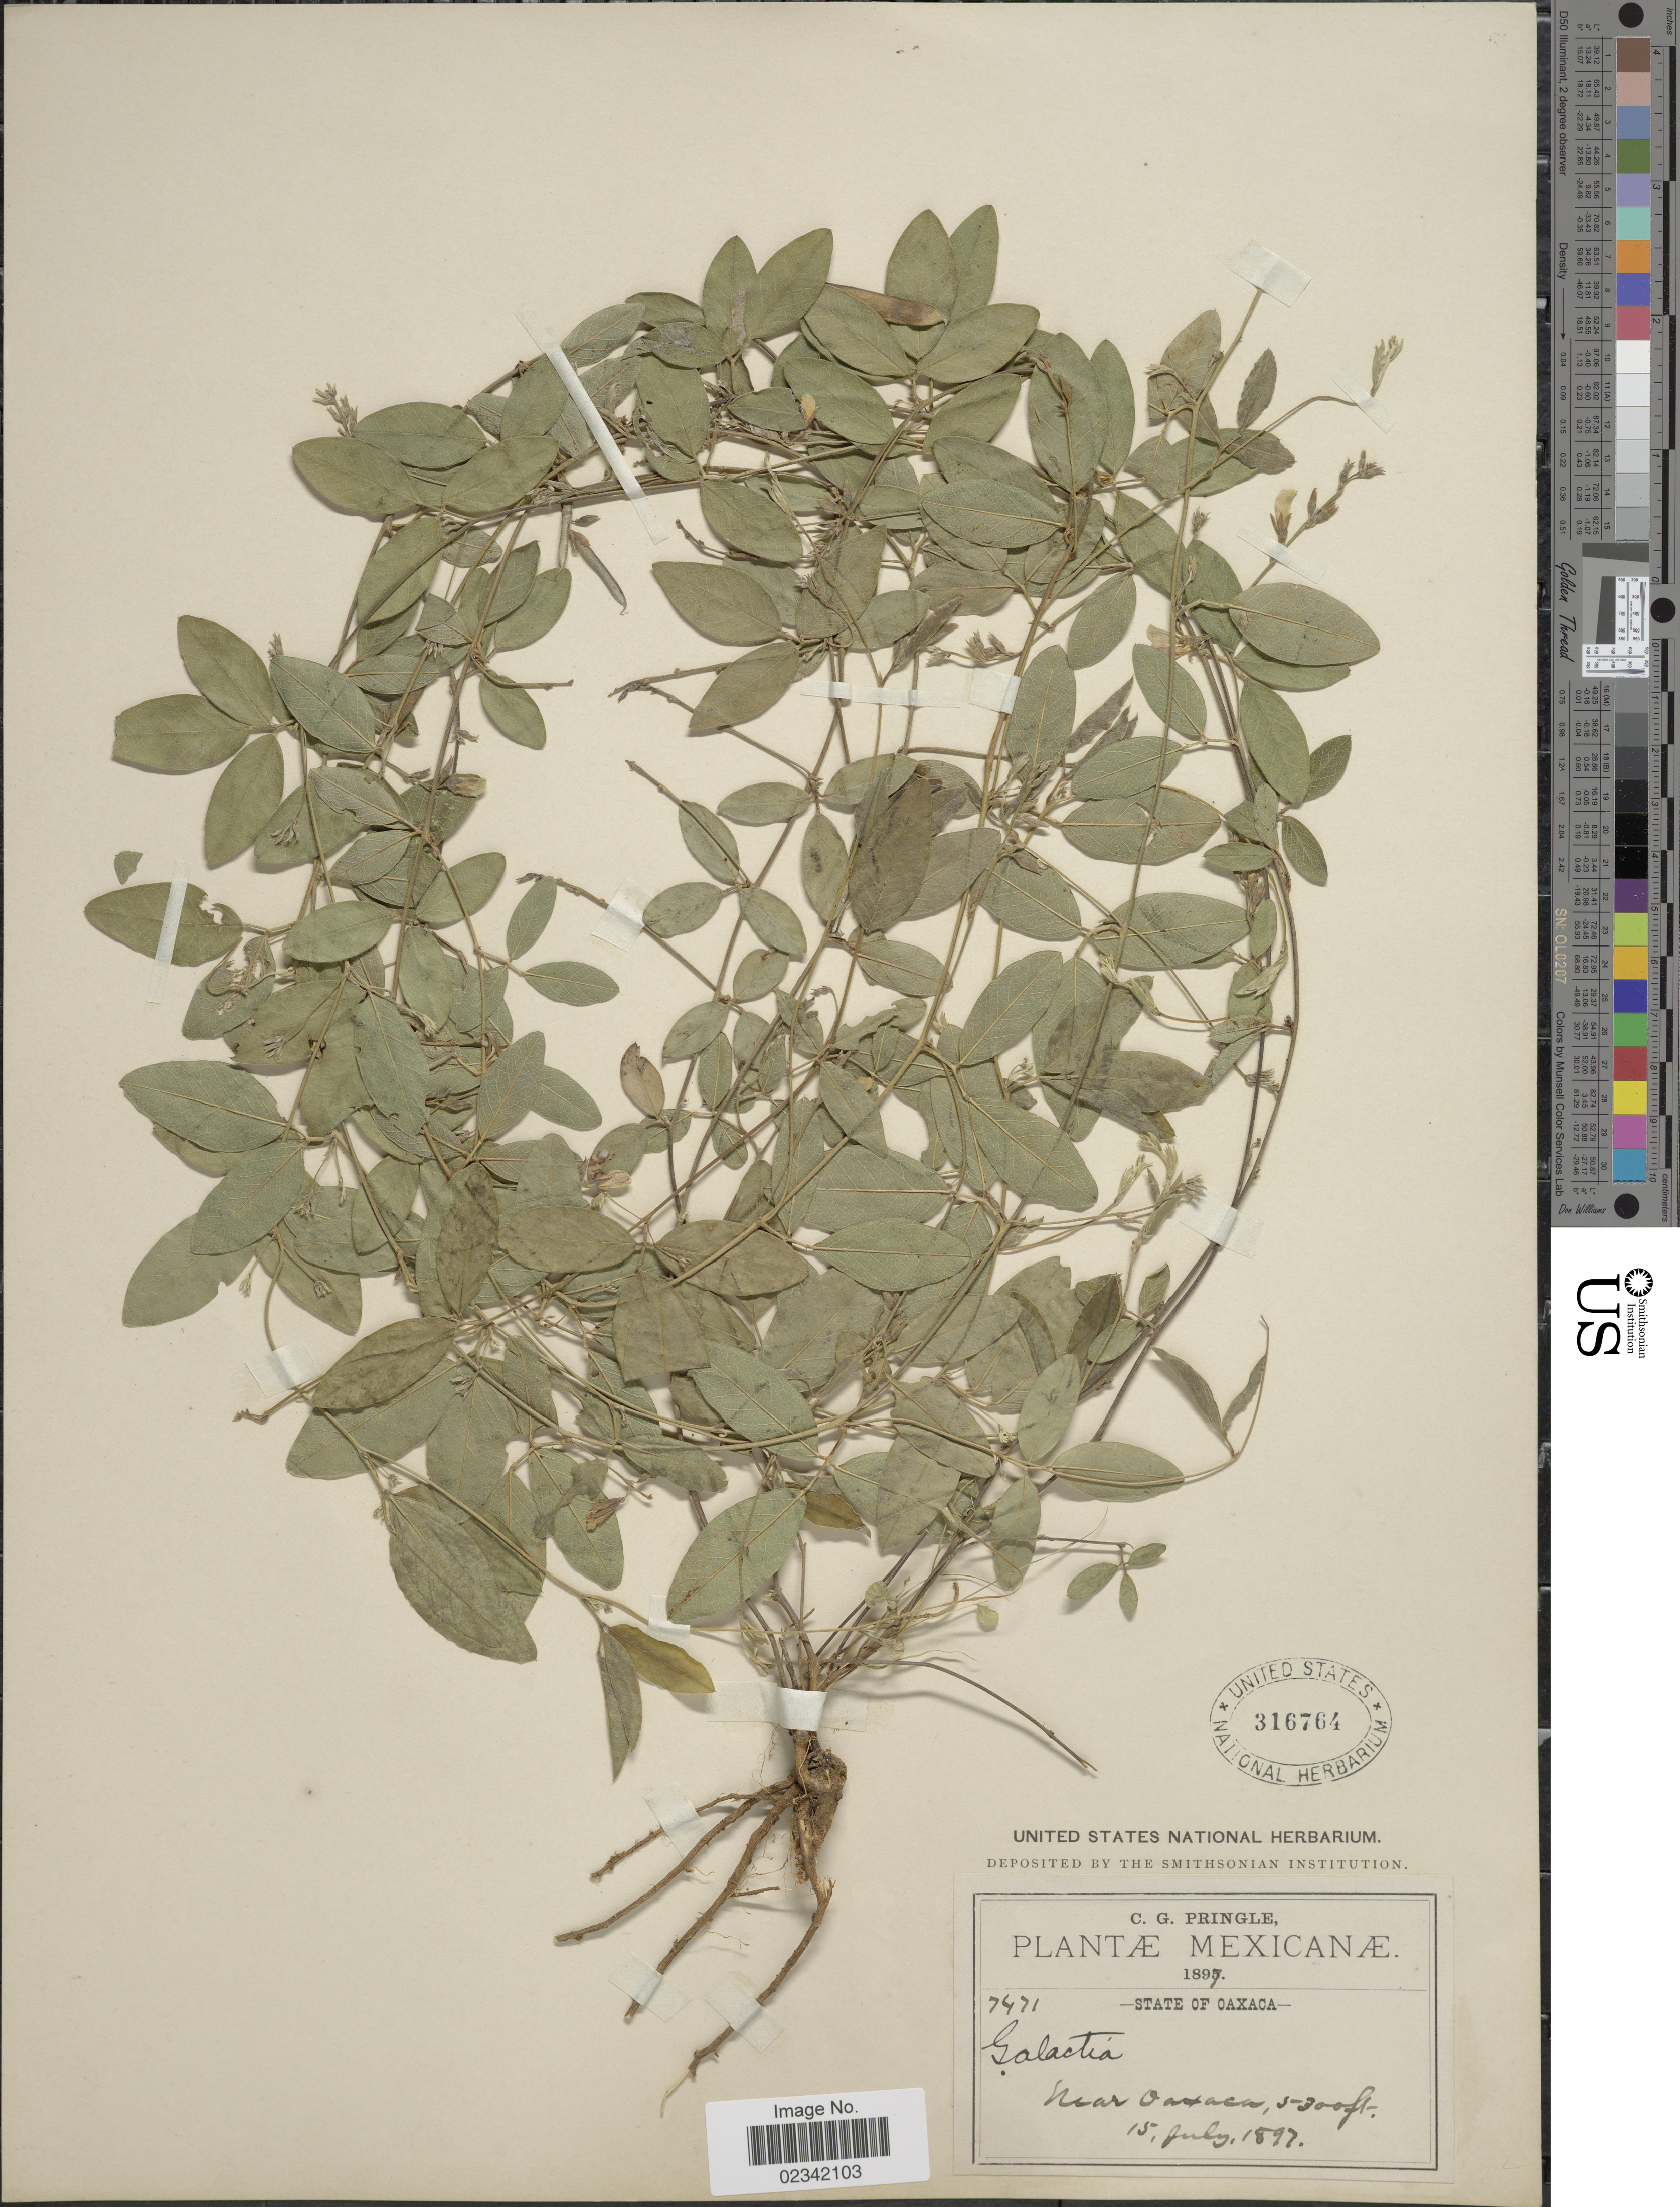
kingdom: Plantae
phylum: Tracheophyta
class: Magnoliopsida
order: Fabales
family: Fabaceae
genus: Galactia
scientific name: Galactia striata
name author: (Jacq.) Urb.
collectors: C. G. Pringle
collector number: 7471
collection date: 1897-07-15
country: Mexico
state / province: Oaxaca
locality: Near Oaxaca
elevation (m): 1615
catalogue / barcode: US 316764